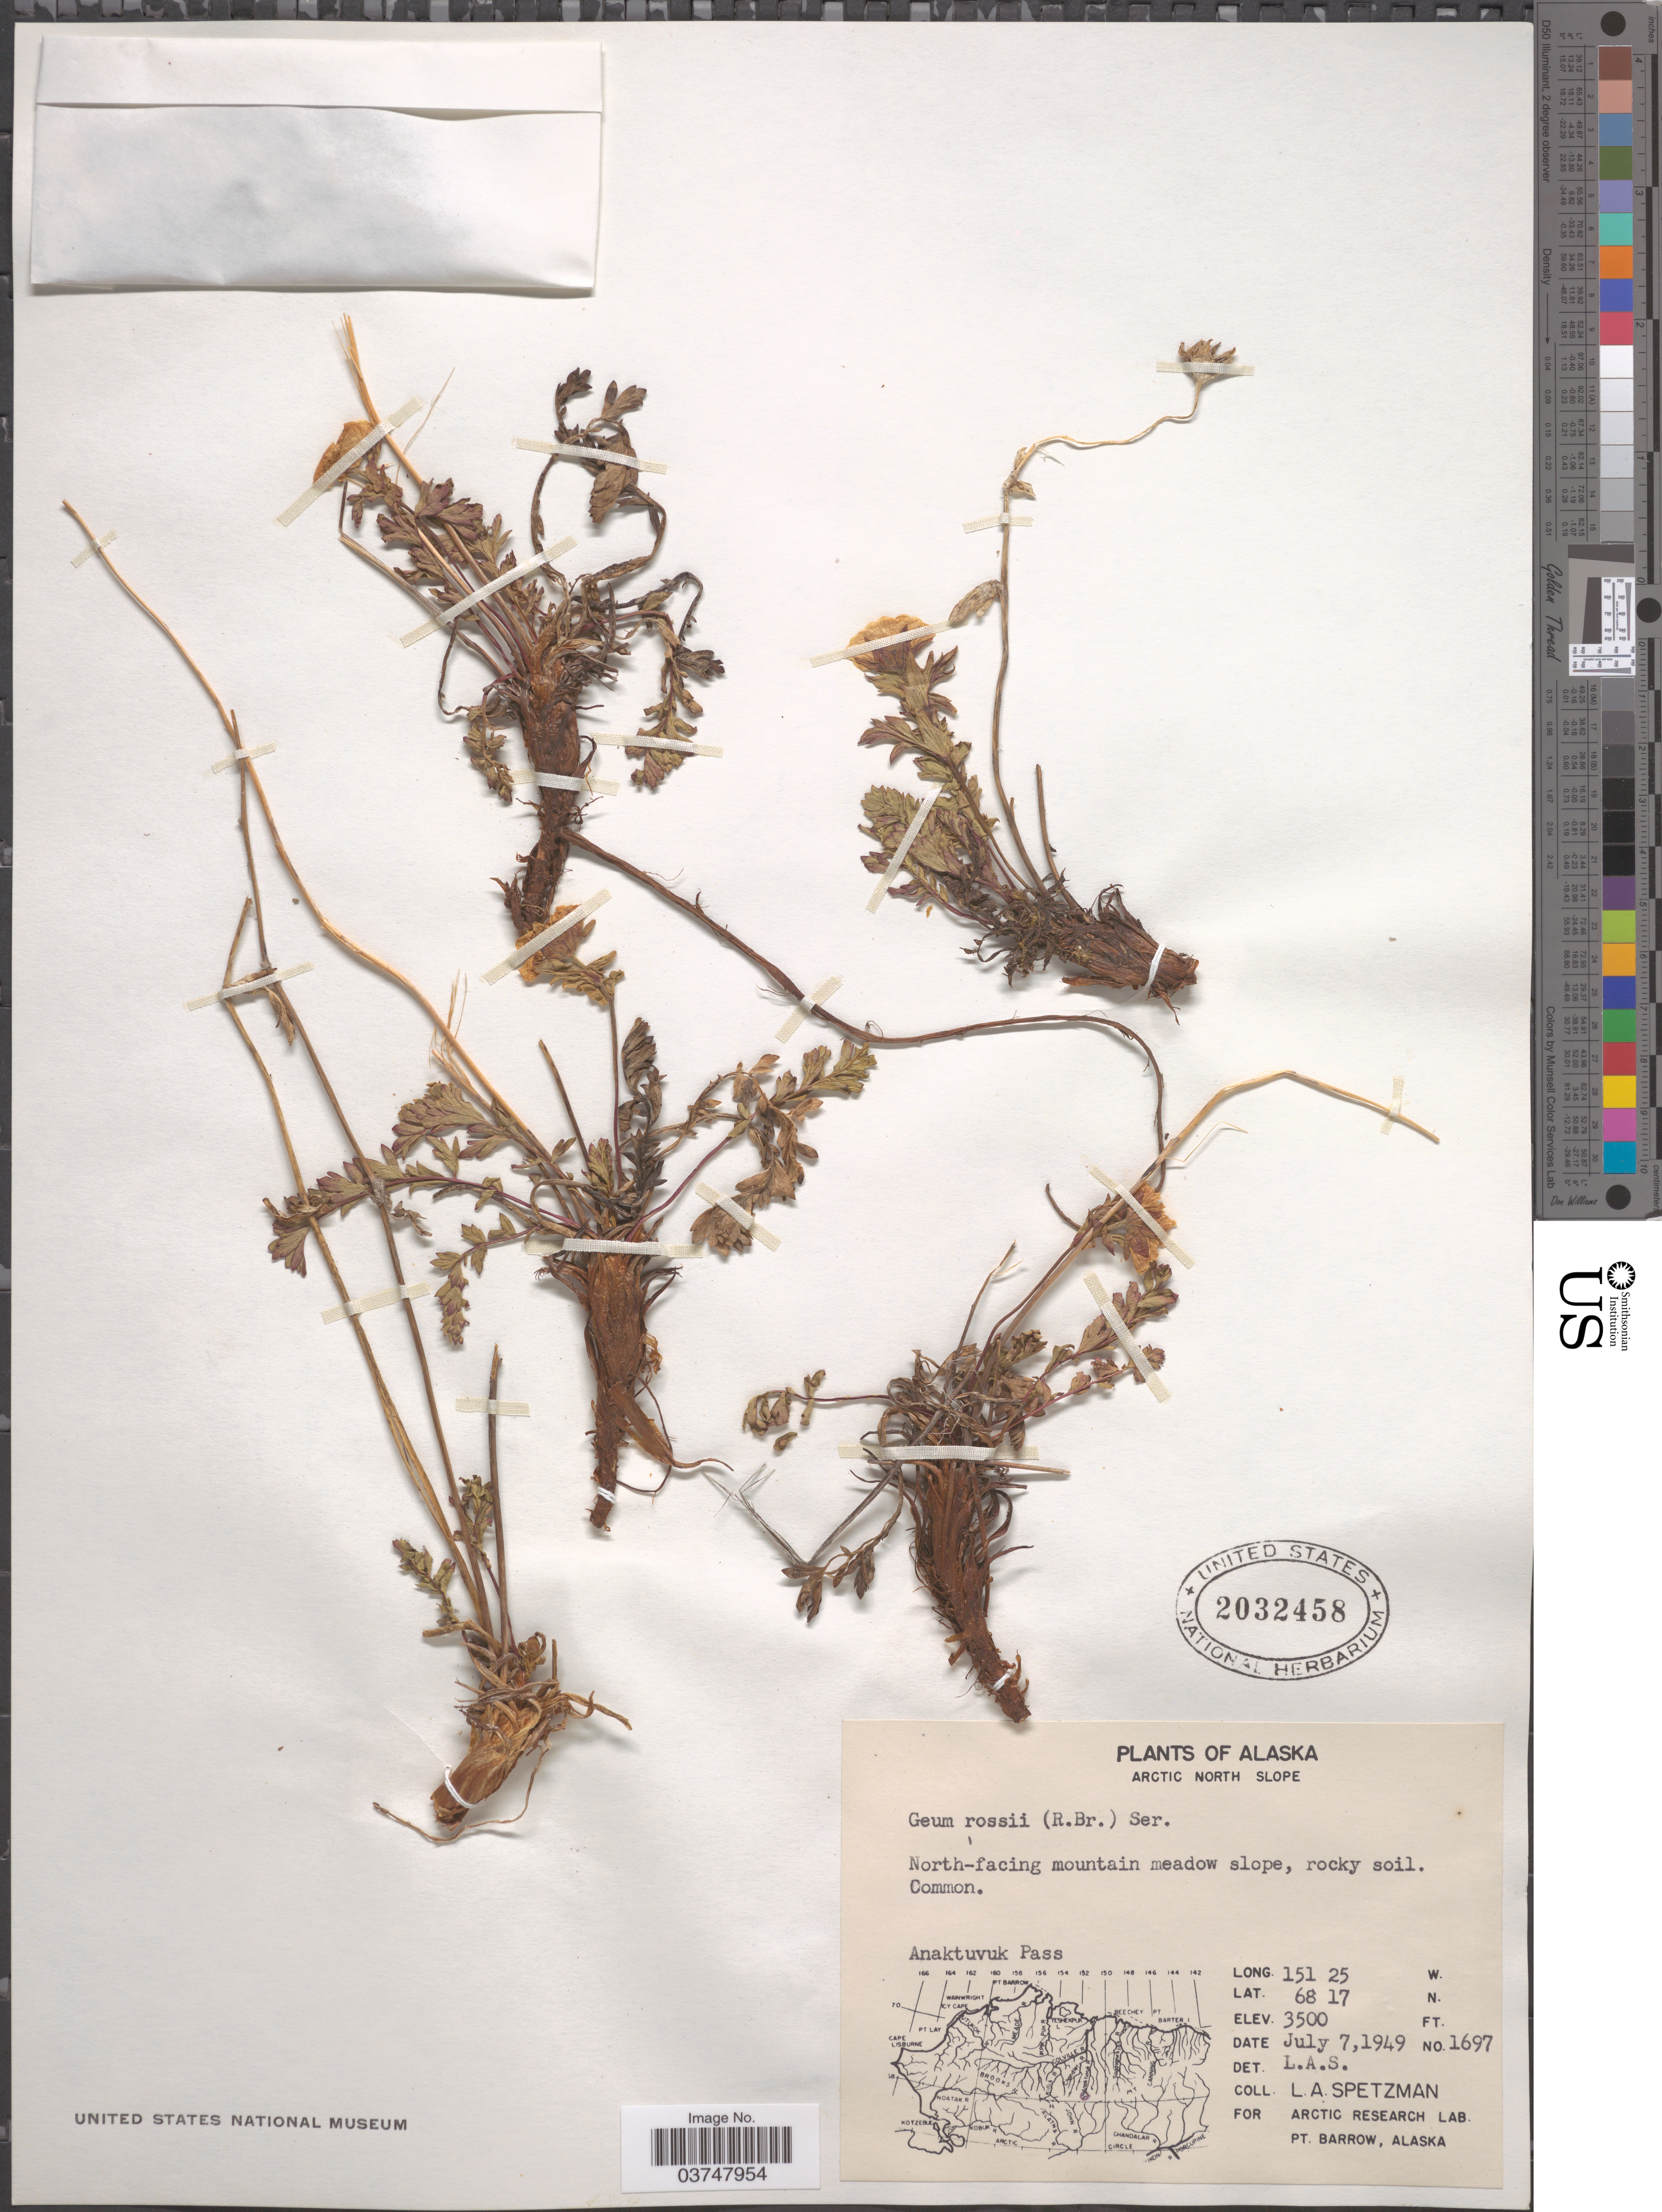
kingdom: Plantae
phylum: Tracheophyta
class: Magnoliopsida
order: Rosales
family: Rosaceae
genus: Geum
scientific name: Geum rossii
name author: (R. Br.) Ser.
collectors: L. Spetzman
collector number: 1697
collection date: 1949-07-07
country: United States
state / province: Alaska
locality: Arctic North Slope. North-facing mountain meadow slope. Anaktuvuk Pass.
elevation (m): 1067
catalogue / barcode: US 2032458